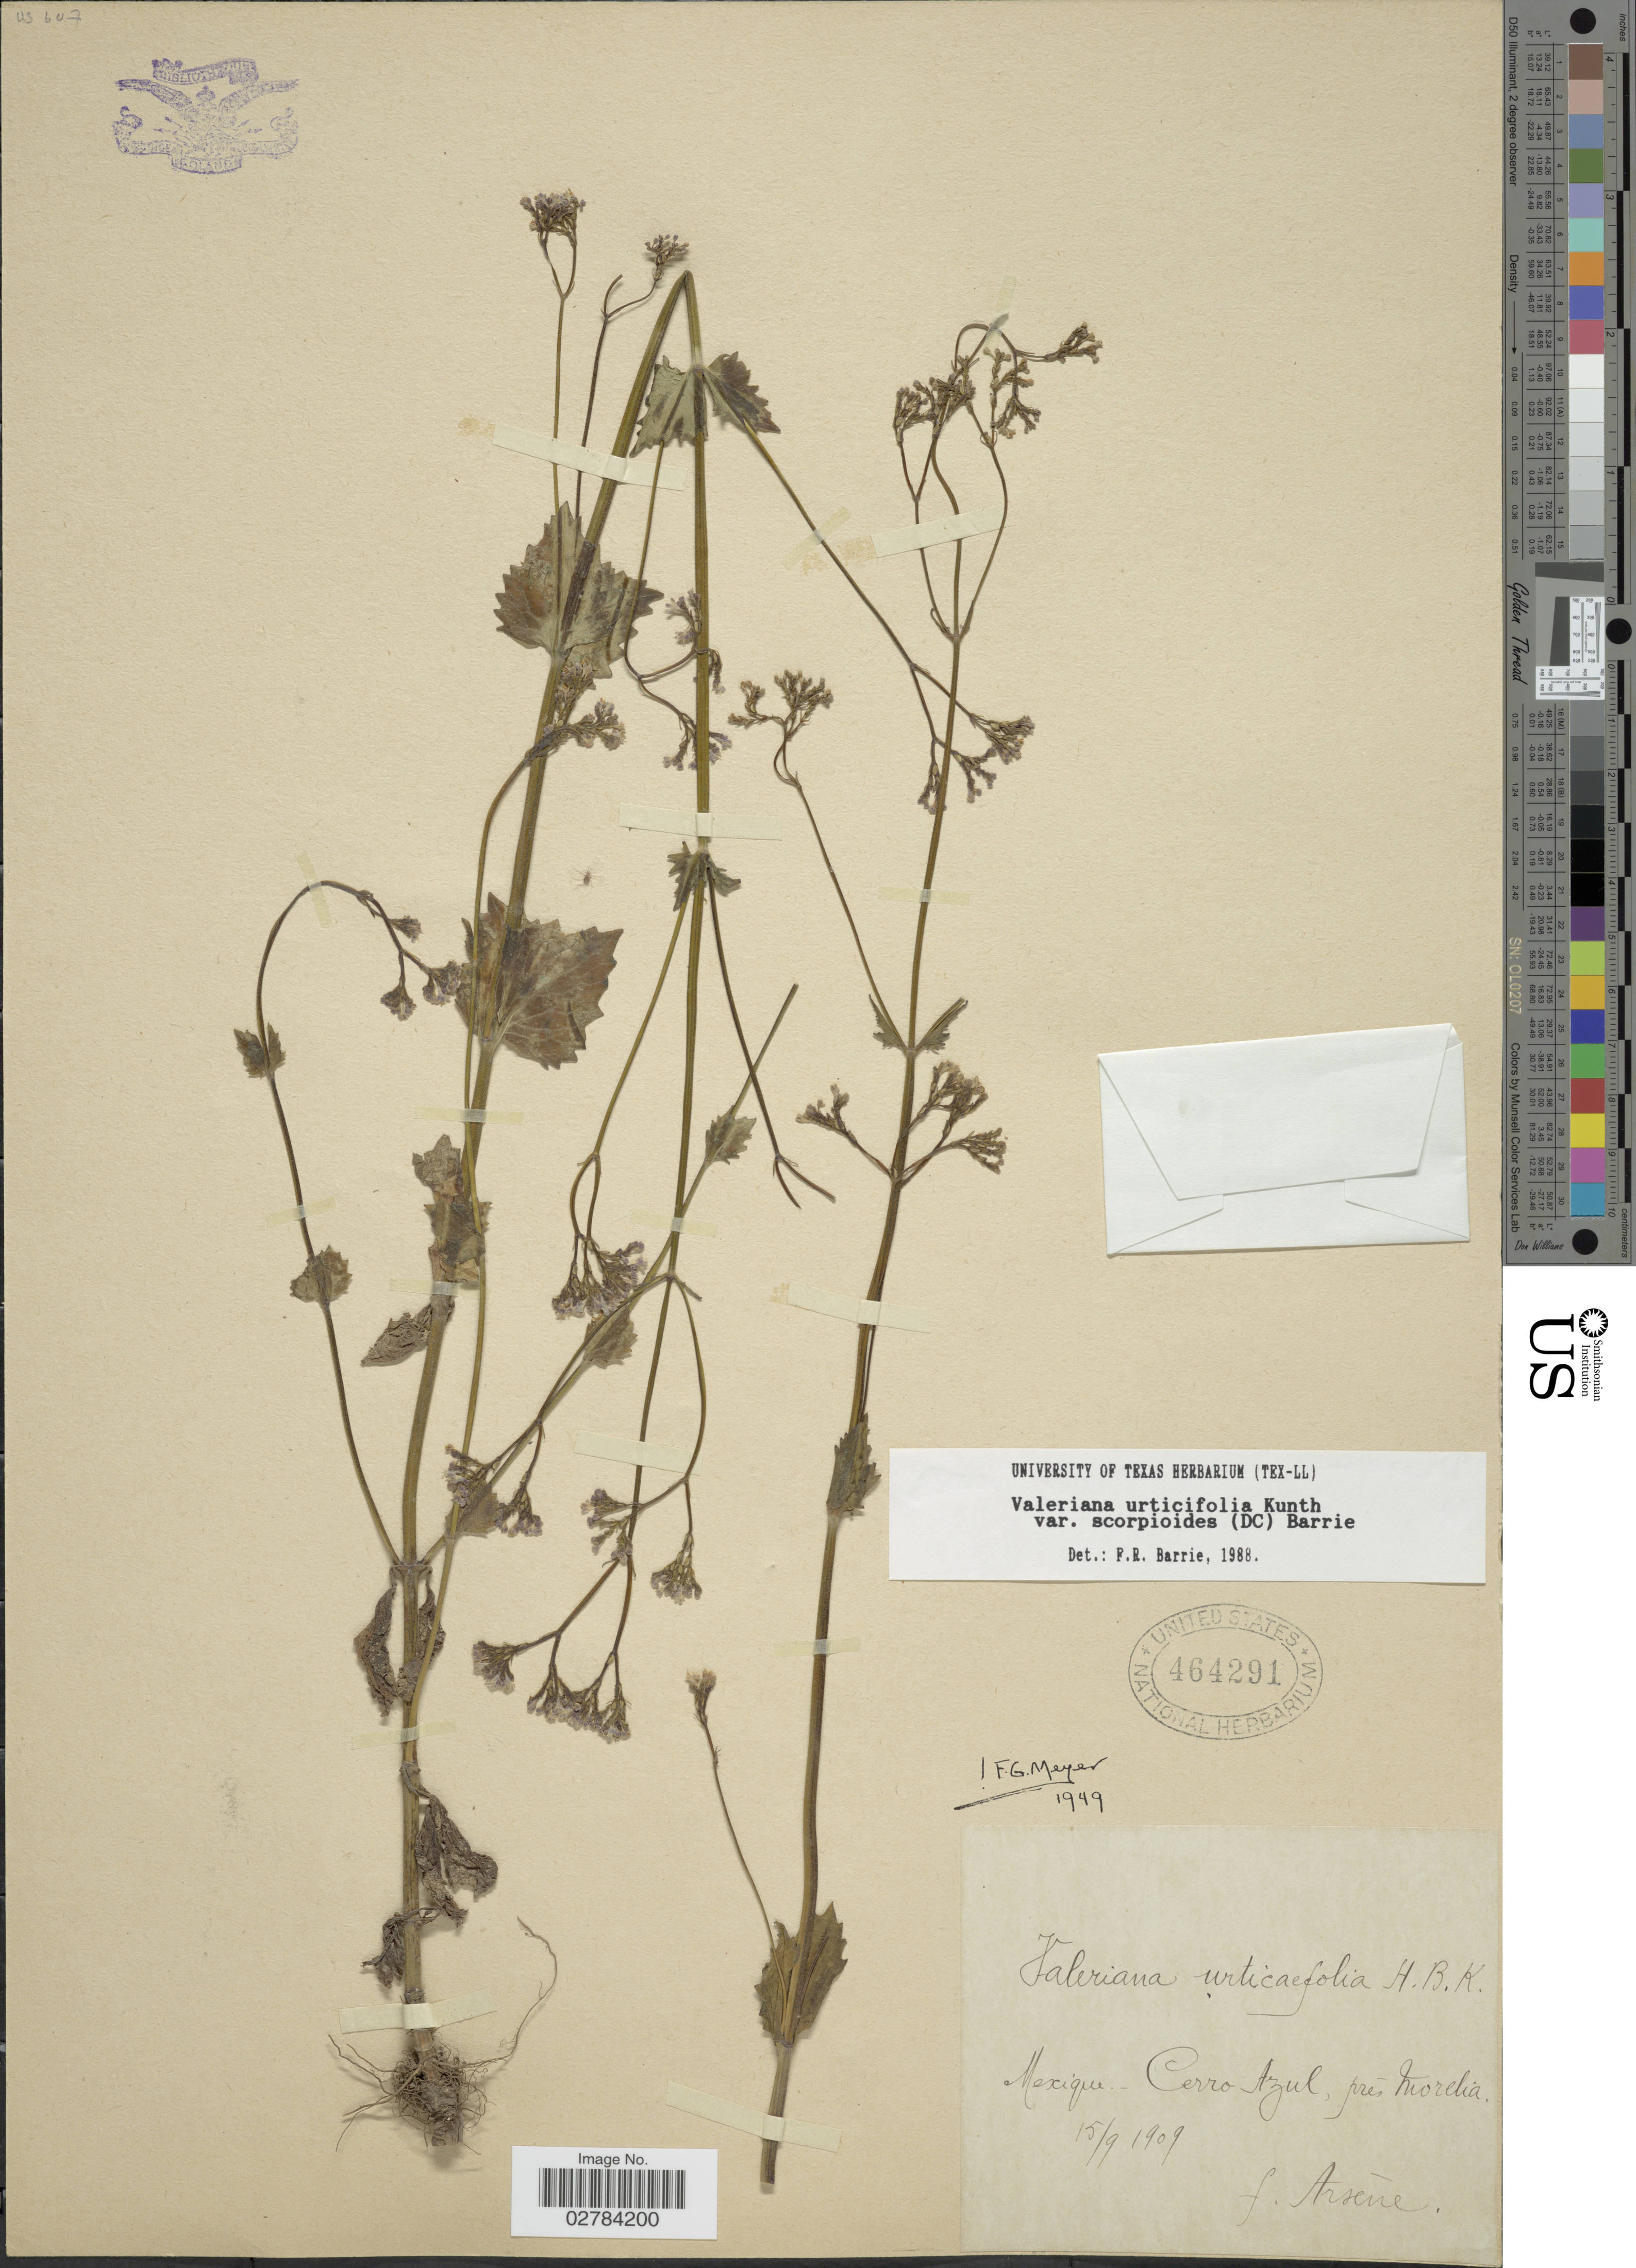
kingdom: Plantae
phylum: Tracheophyta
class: Magnoliopsida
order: Dipsacales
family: Caprifoliaceae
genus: Valeriana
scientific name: Valeriana urticifolia var. scorpioides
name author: (DC.) Barrie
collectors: F. Arsène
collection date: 1909-09-15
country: Mexico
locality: Cerro Azul, prés Morelia.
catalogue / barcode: US 464291